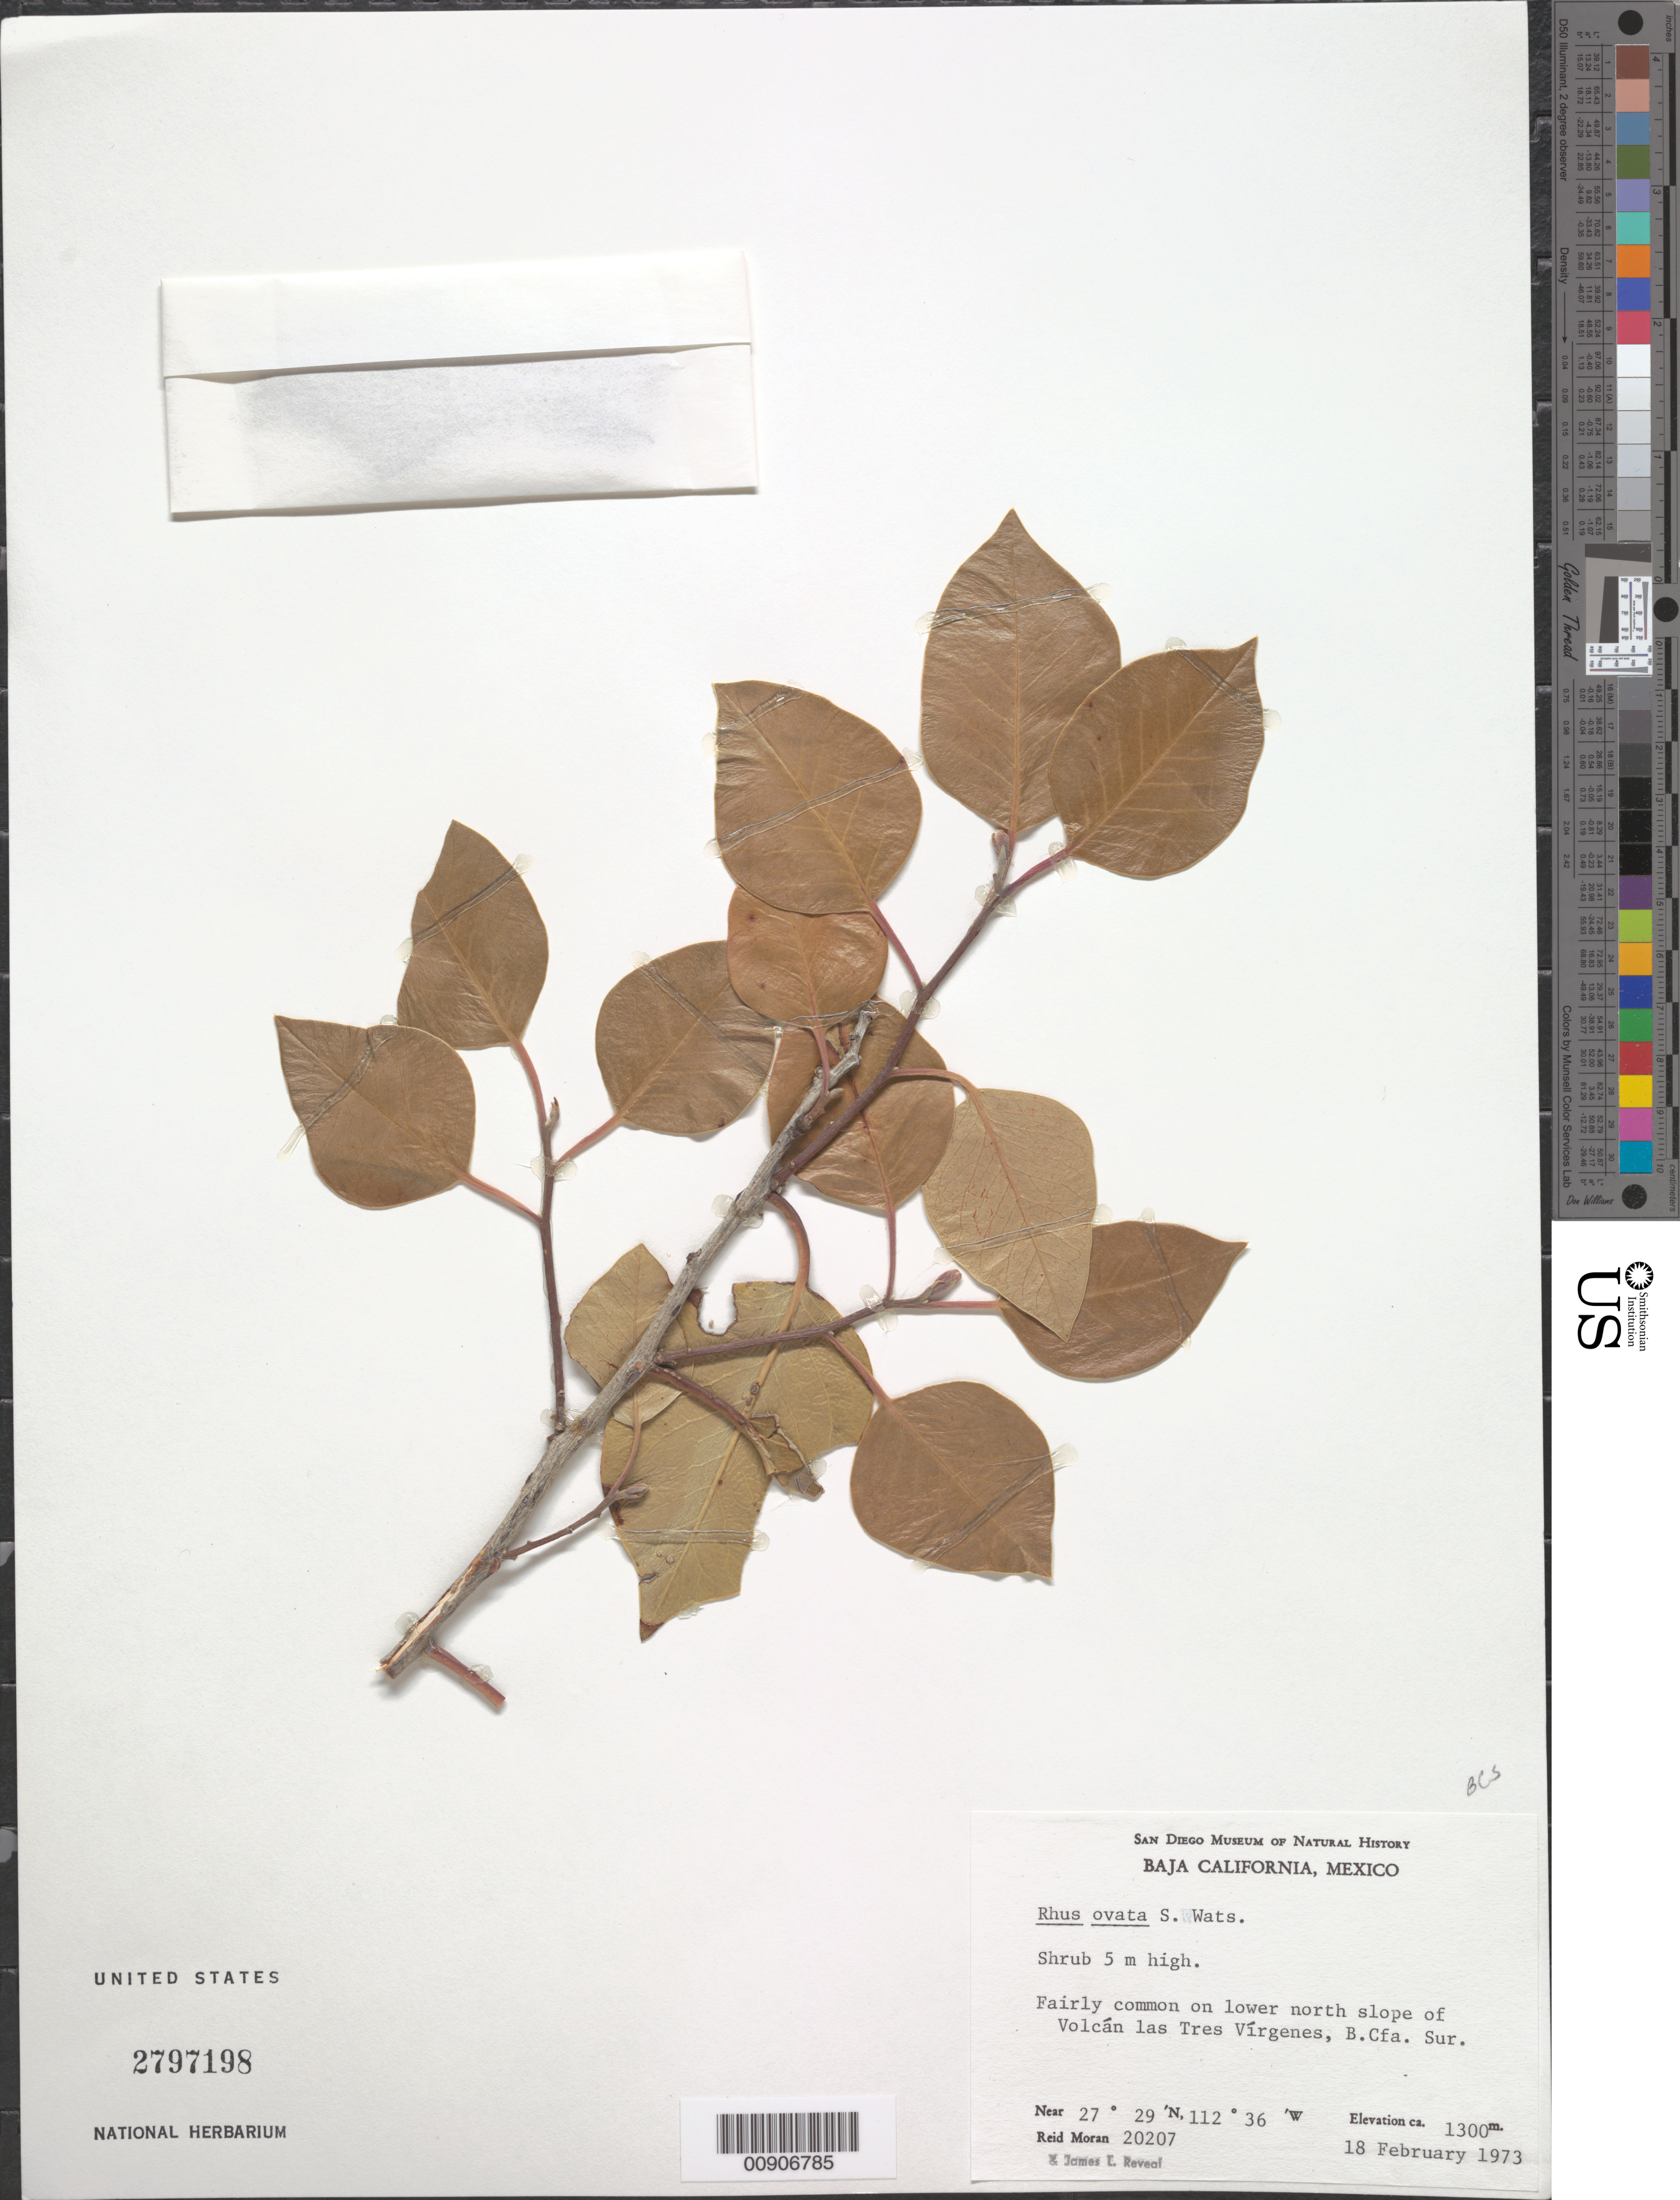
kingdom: Plantae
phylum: Tracheophyta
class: Magnoliopsida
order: Sapindales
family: Anacardiaceae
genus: Rhus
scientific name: Rhus ovata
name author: S. Watson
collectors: R. V. Moran & J. L. Reveal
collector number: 20207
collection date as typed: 18 Feb 1973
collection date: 1973-02-18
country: Mexico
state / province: Baja California Sur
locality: On lower north slope of Volcán Las Tres Vírgenes, Baja California Sur.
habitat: Fairly common on lower north slope of Volcán.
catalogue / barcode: US 2797198